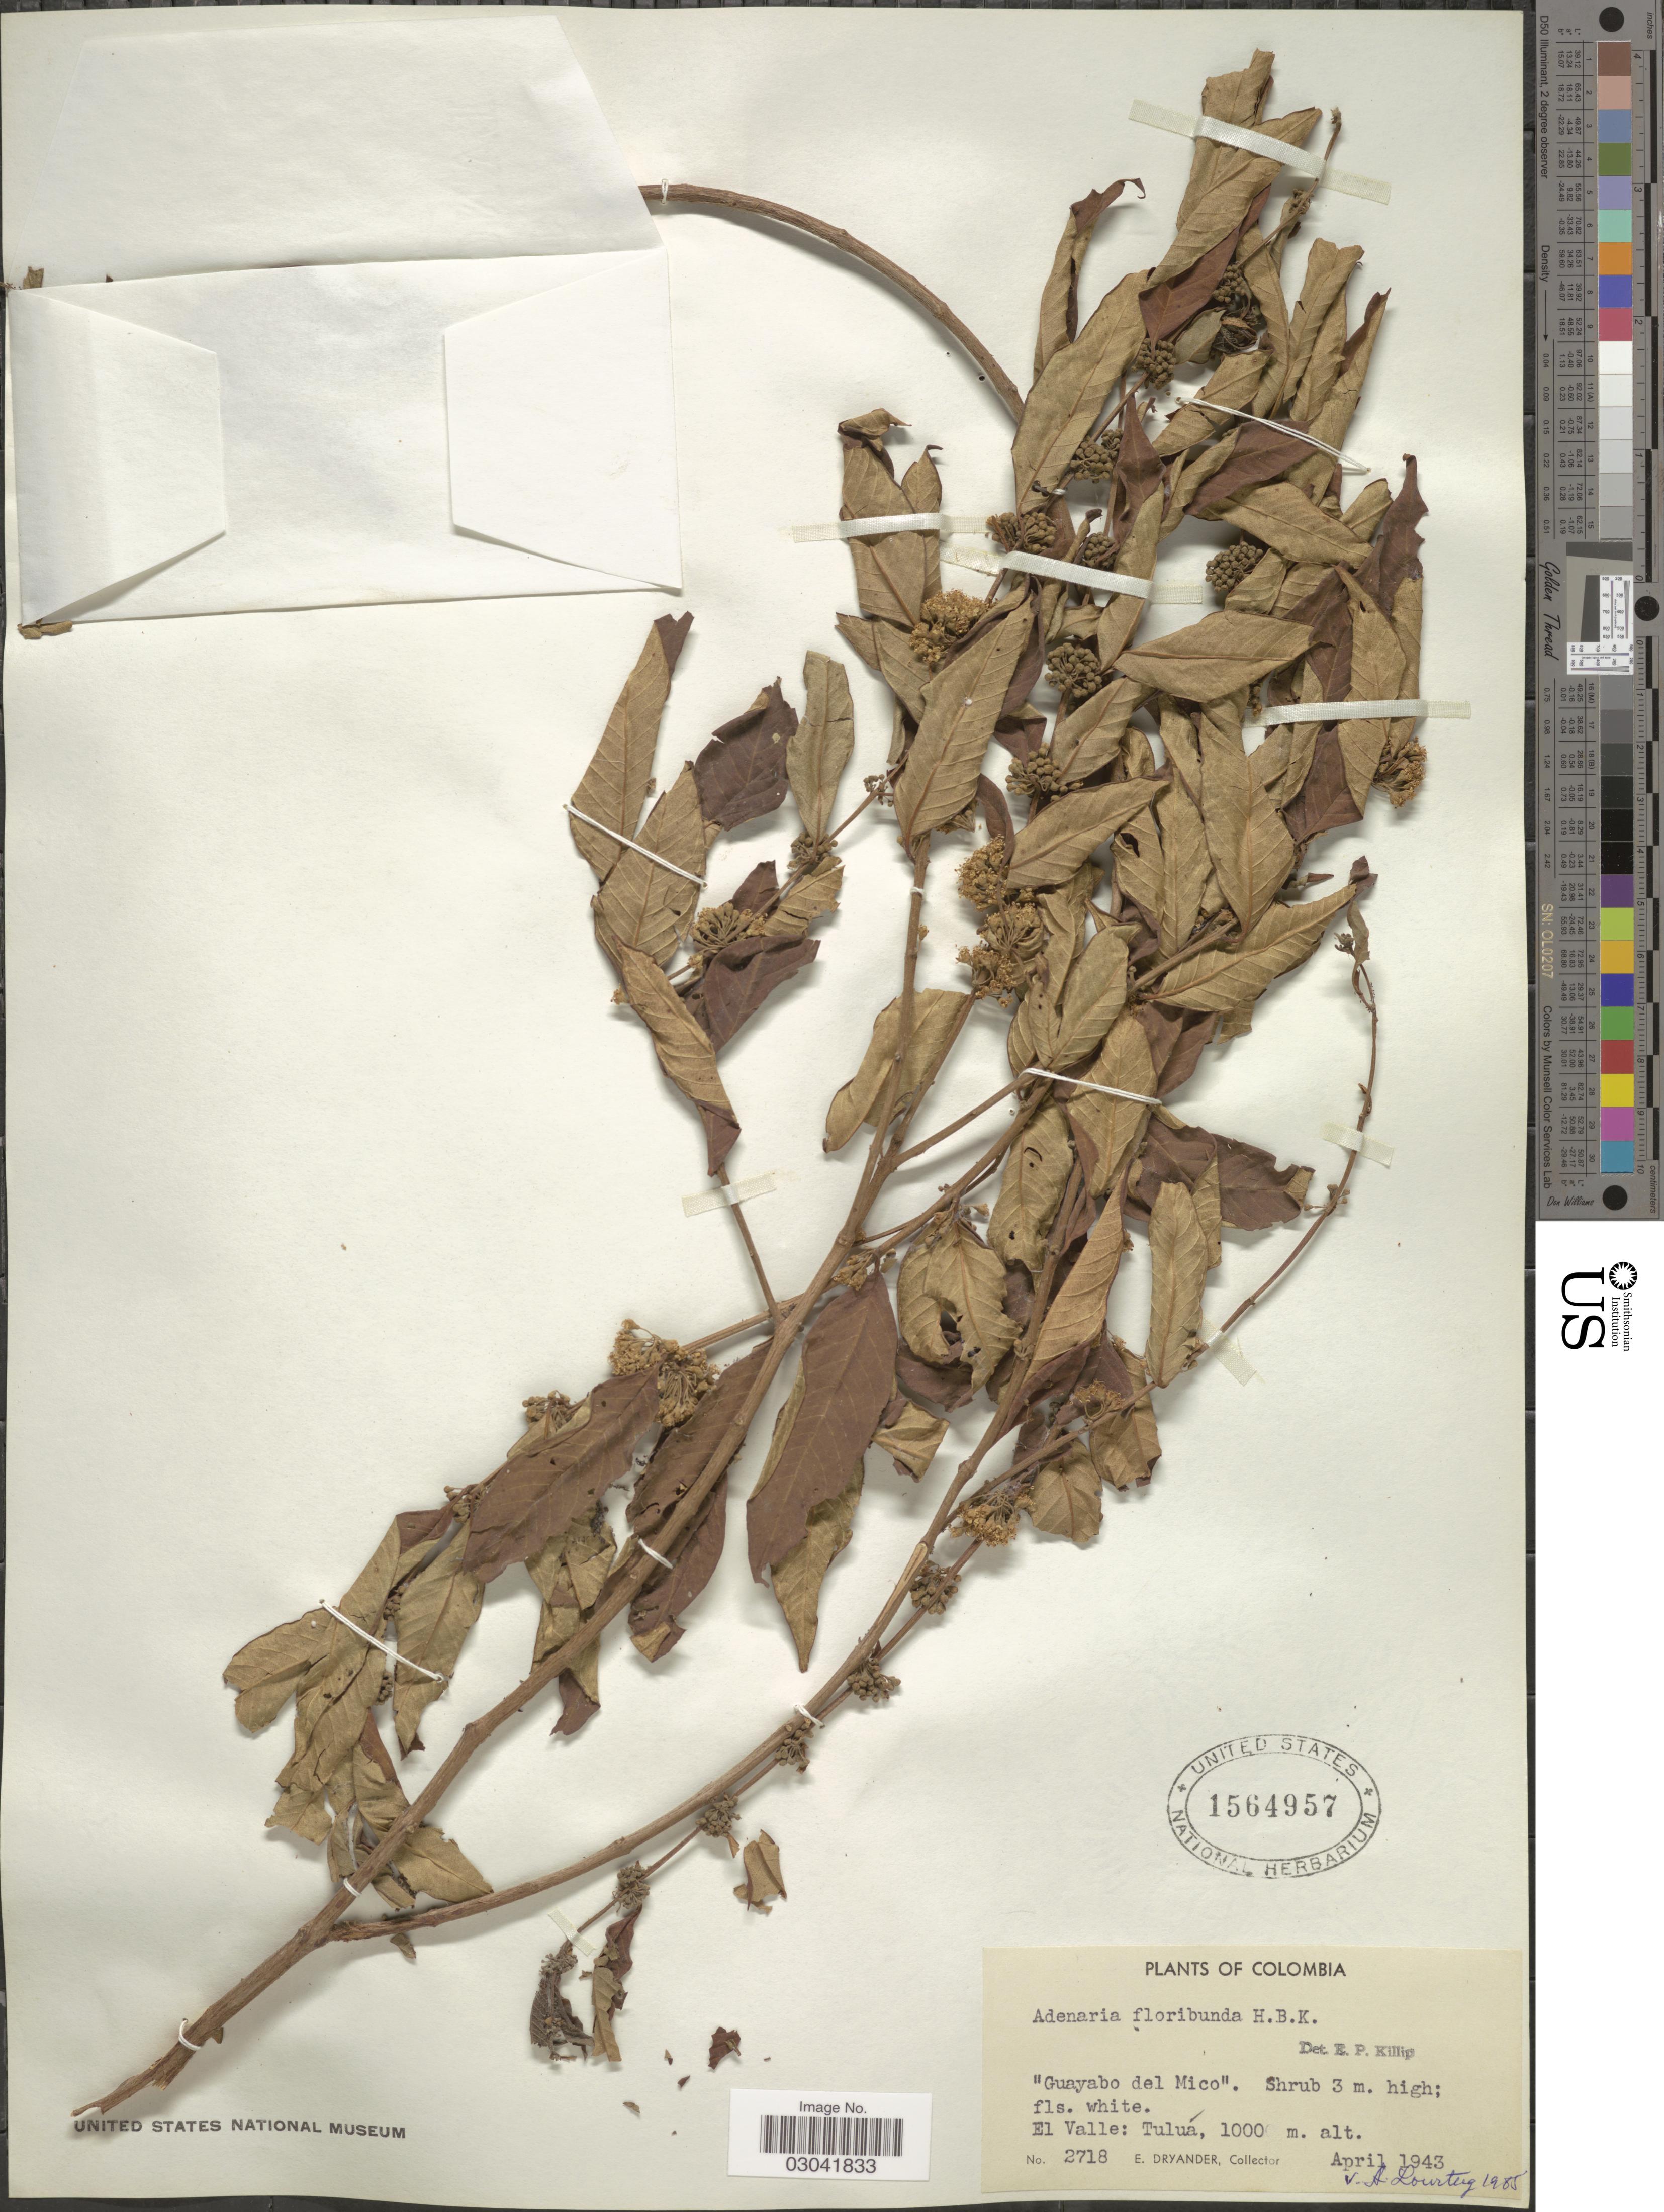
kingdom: Plantae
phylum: Tracheophyta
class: Magnoliopsida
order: Myrtales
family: Lythraceae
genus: Adenaria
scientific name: Adenaria floribunda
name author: Kunth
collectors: E. Dryander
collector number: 2718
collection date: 1943-04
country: Colombia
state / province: Valle del Cauca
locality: Guayabo del Mico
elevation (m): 1000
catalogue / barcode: US 1564957